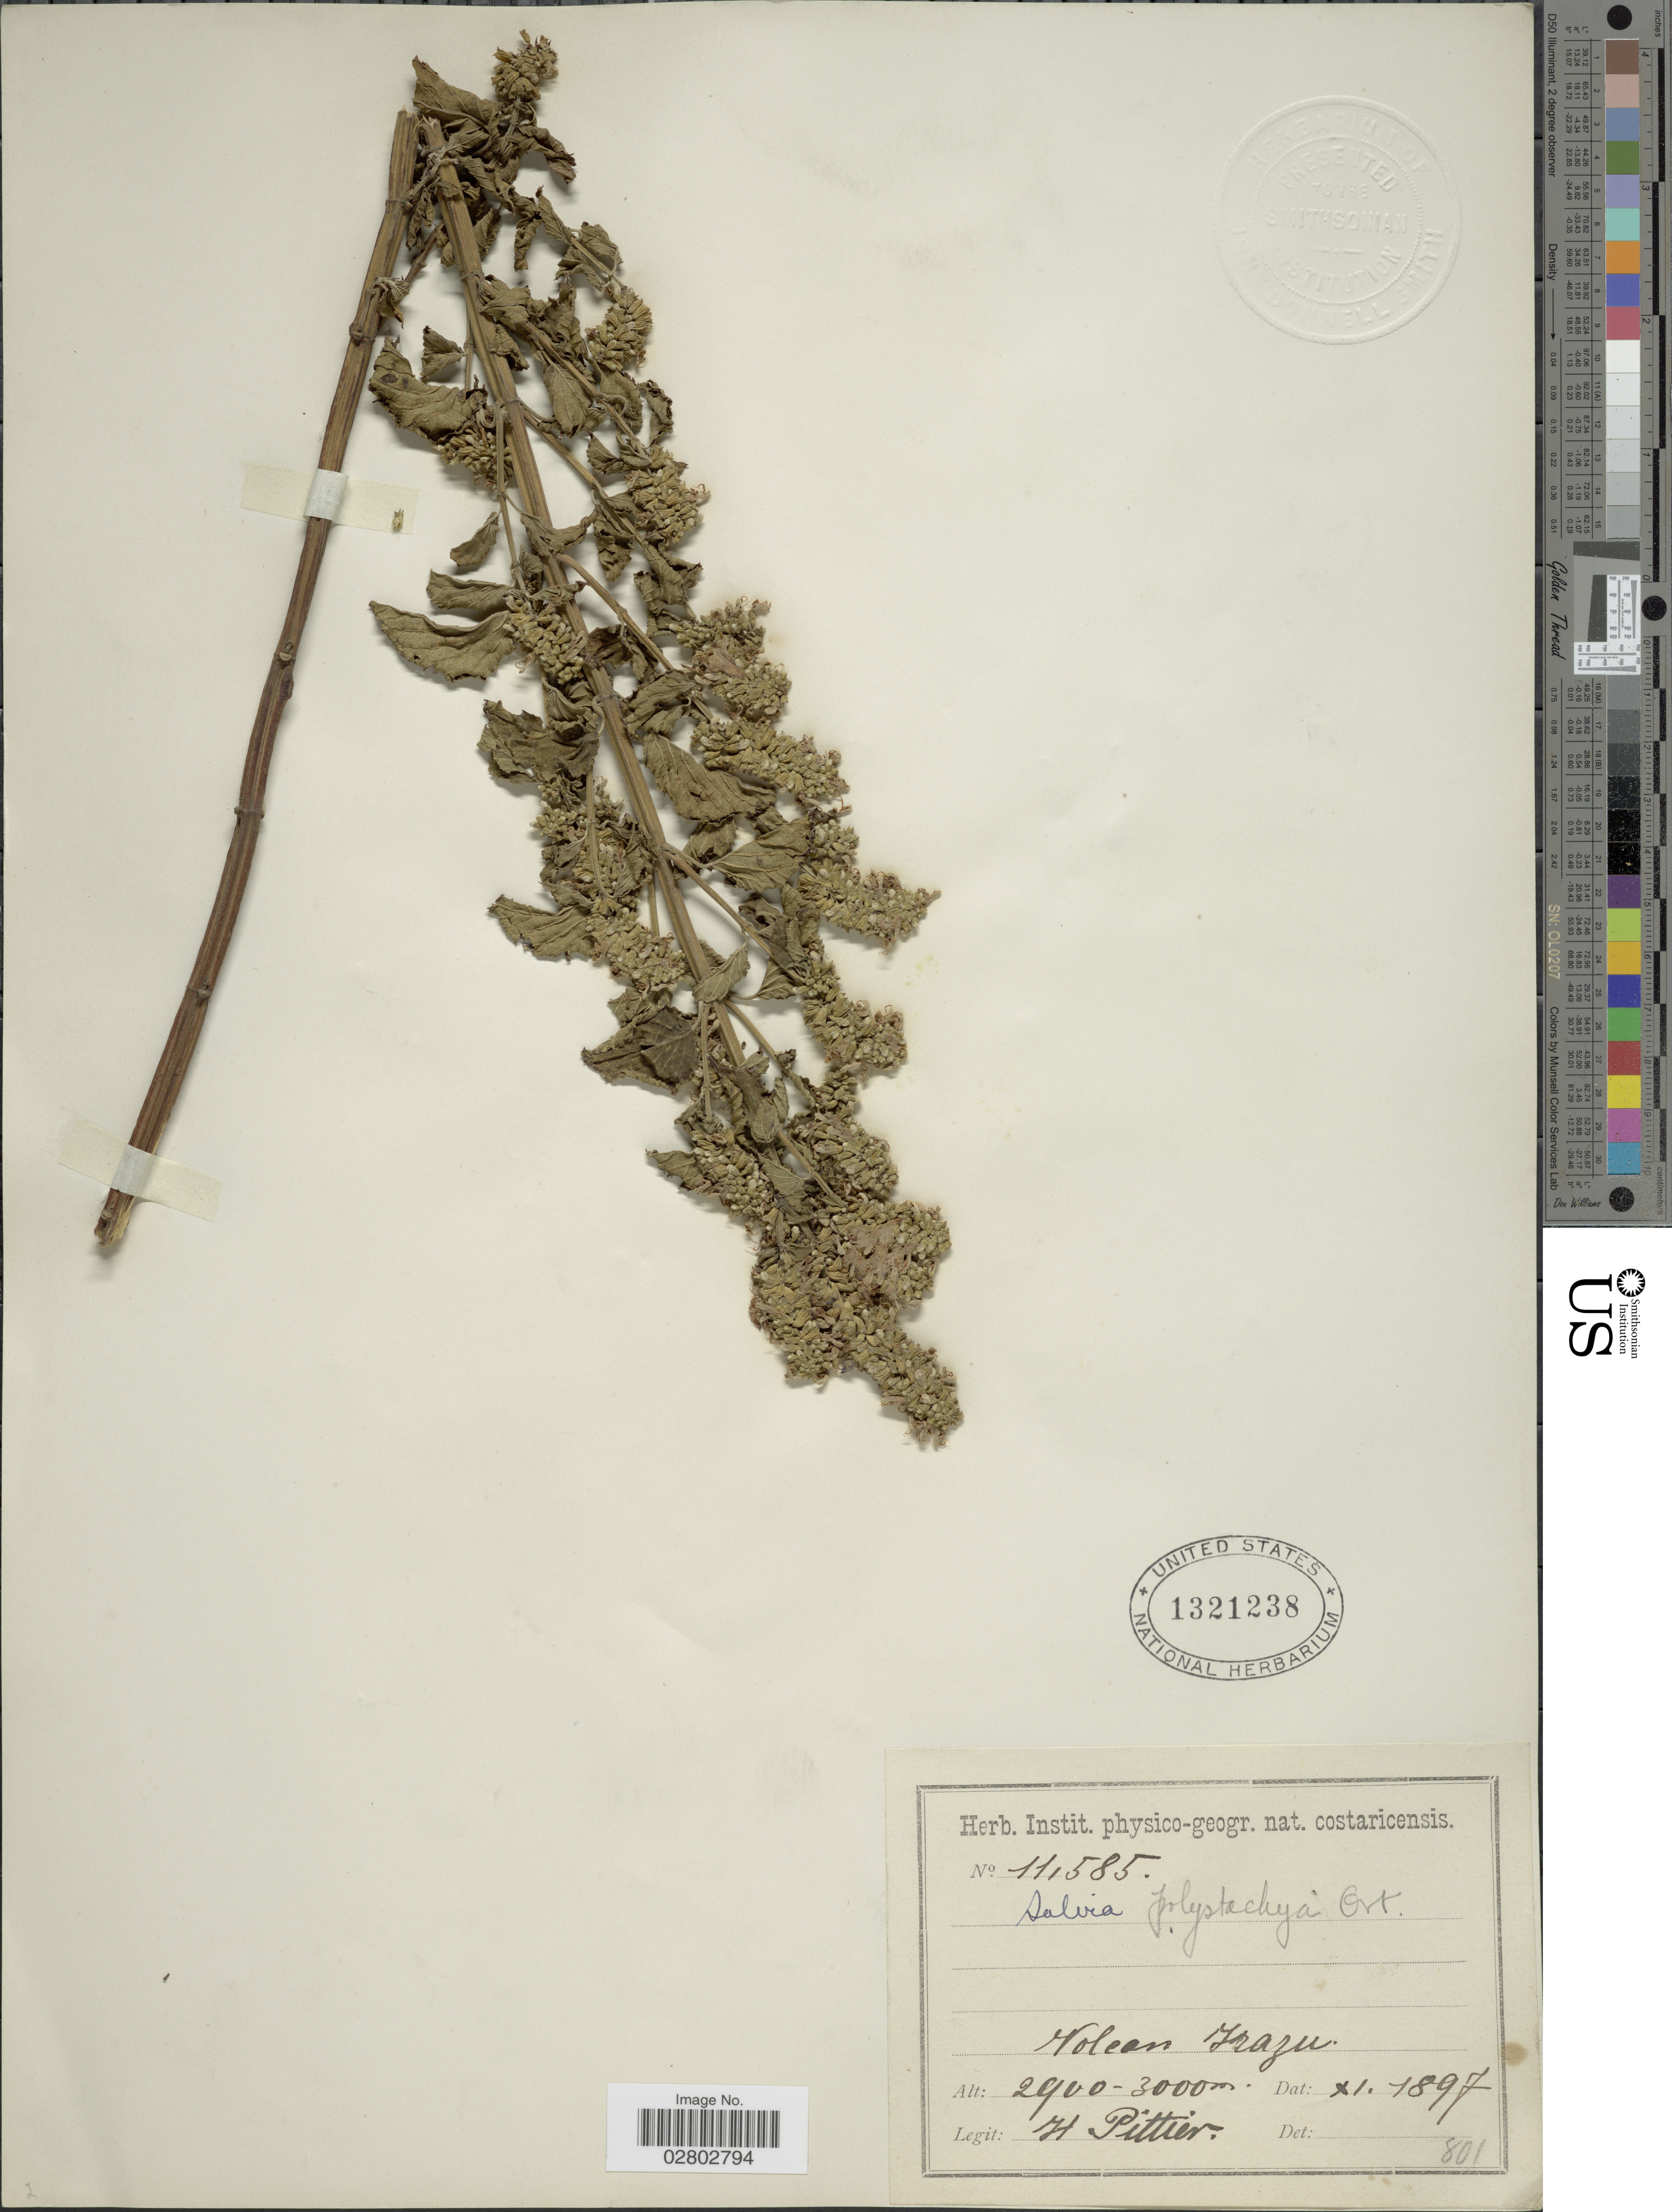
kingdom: Plantae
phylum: Tracheophyta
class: Magnoliopsida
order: Lamiales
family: Lamiaceae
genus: Salvia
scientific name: Salvia polystachya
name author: Cav.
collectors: H. F. Pittier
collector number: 11585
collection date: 1897-11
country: Costa Rica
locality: Volcan Irazu.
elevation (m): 2900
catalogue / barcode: US 1321238